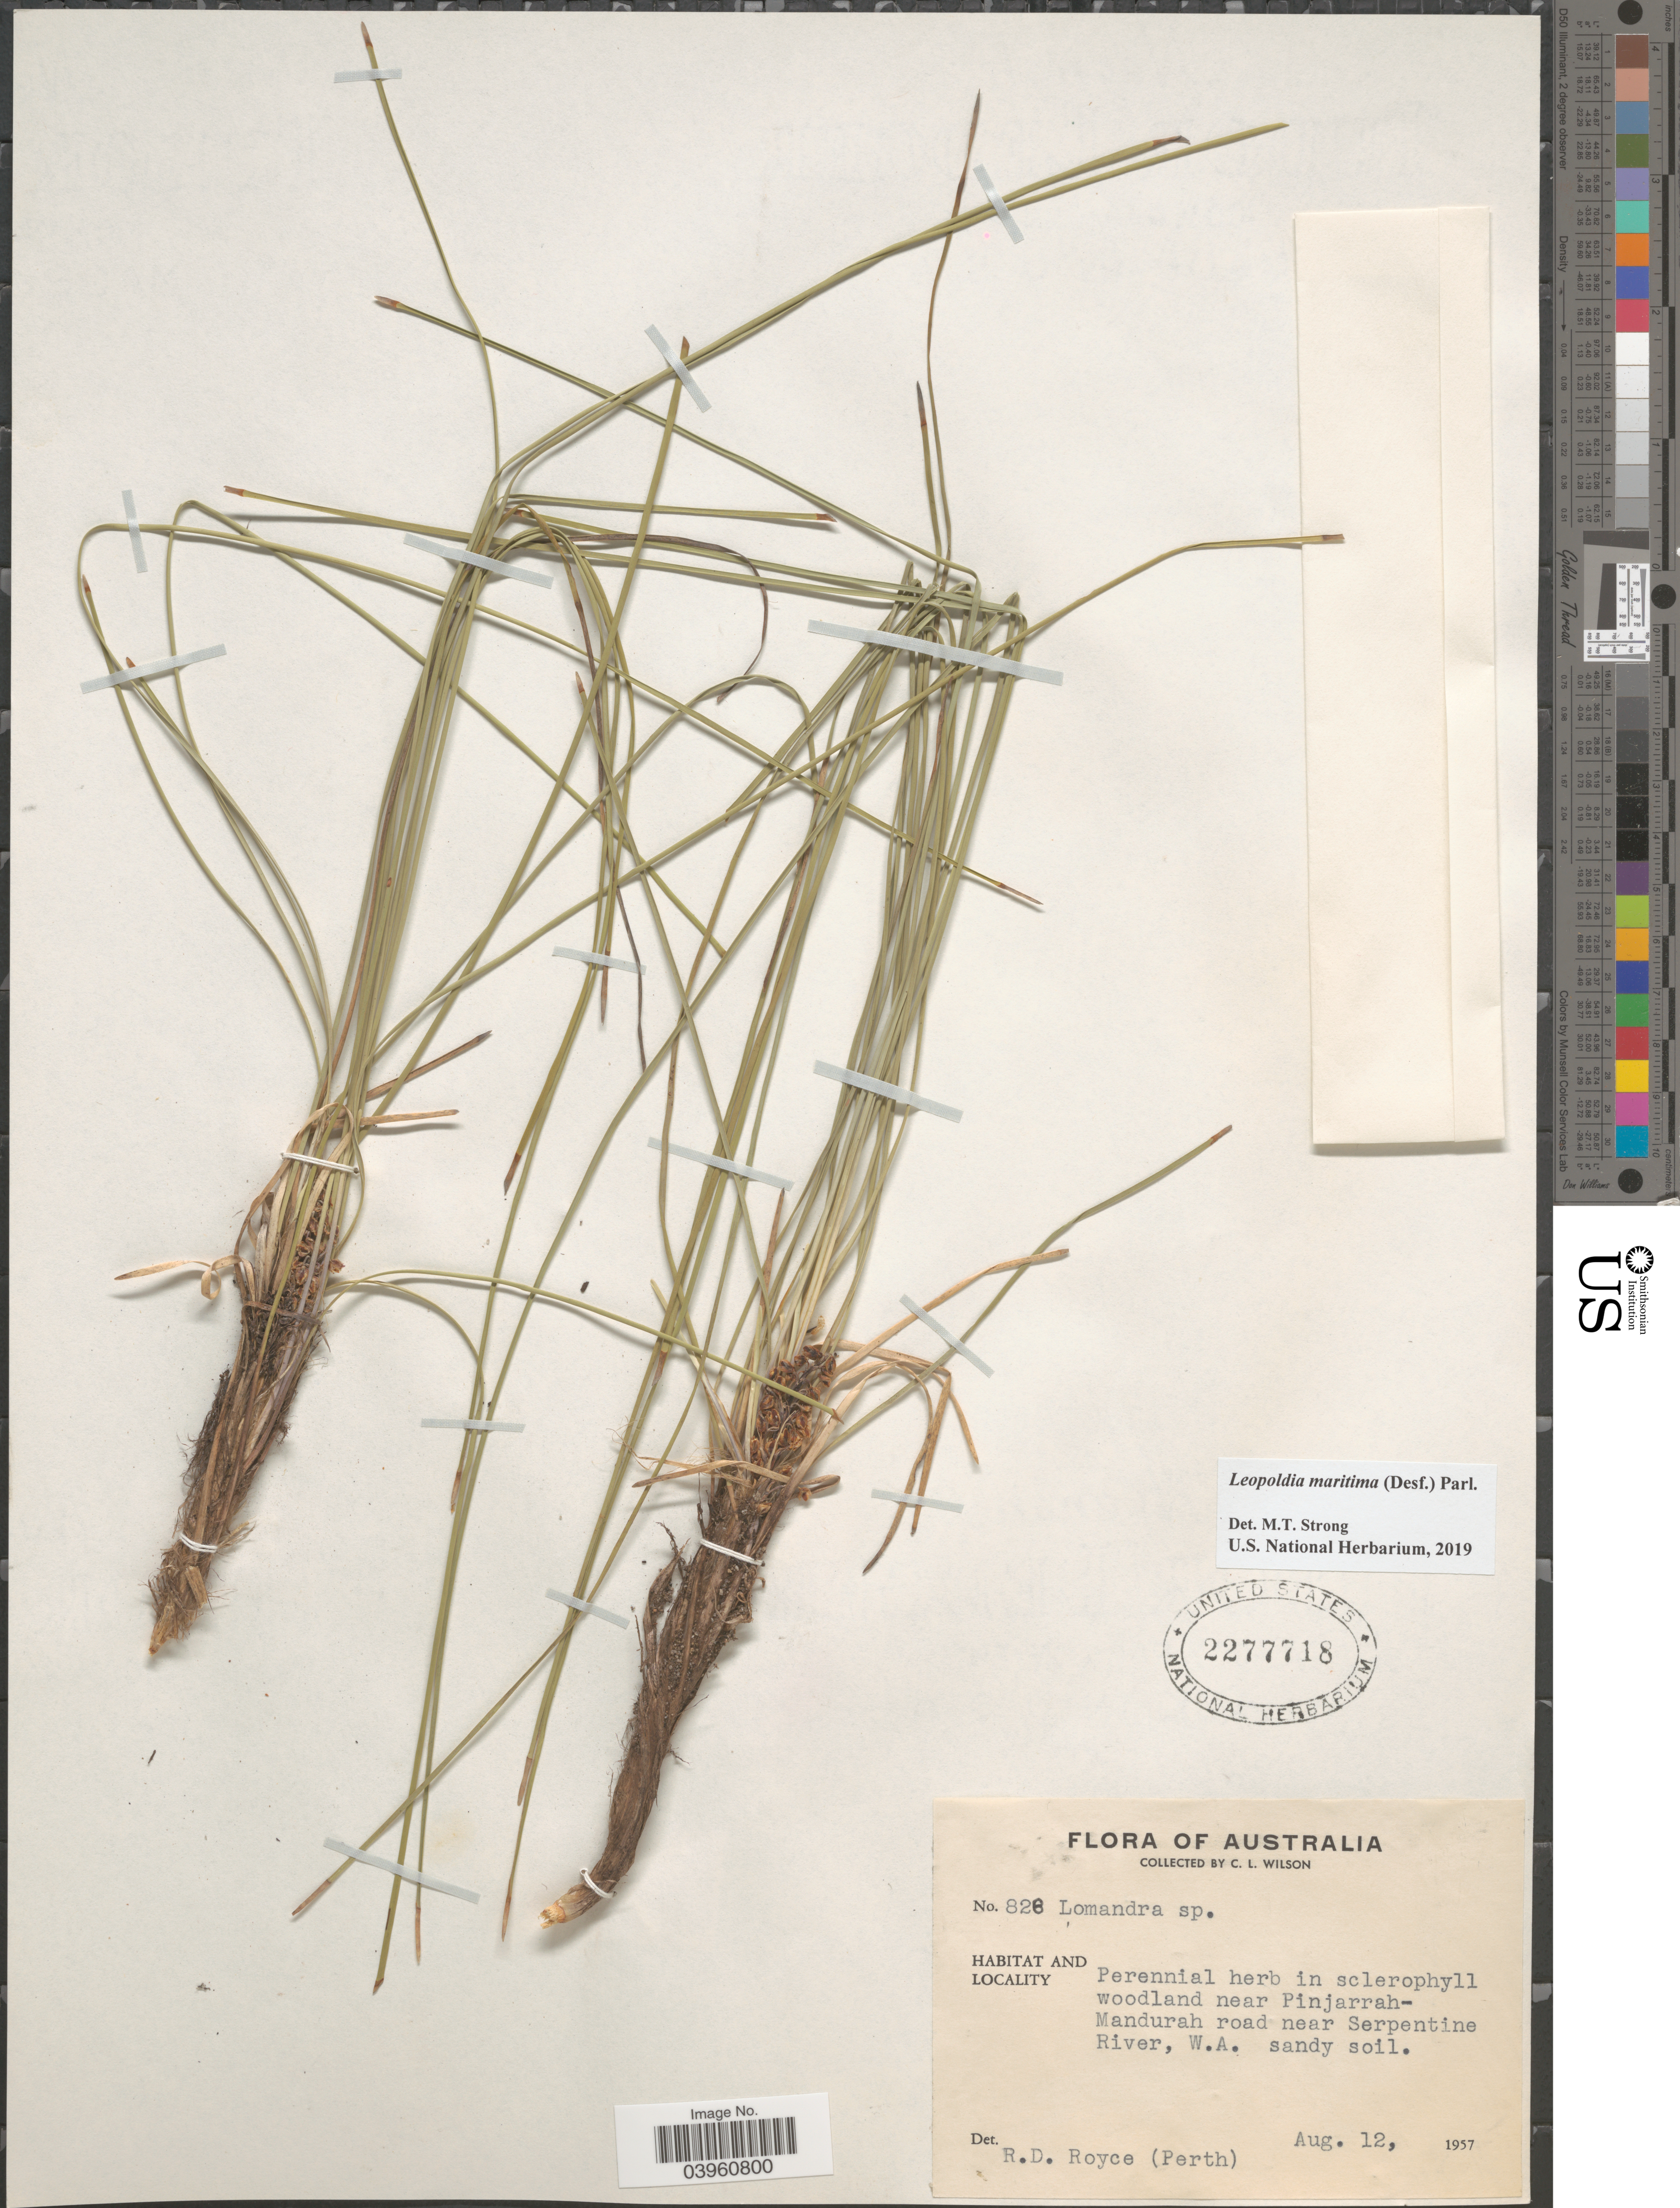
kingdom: Plantae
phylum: Tracheophyta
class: Liliopsida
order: Asparagales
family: Asparagaceae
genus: Lomandra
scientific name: Lomandra maritima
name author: Choo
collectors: C. L. Wilson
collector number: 828*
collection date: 1957-08-12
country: Australia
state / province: Western Australia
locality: Perennial herb in sclerophyll woodland near Pinjarrah-Mandurah road near Serpentine River, W.A.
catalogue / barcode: US 2277718